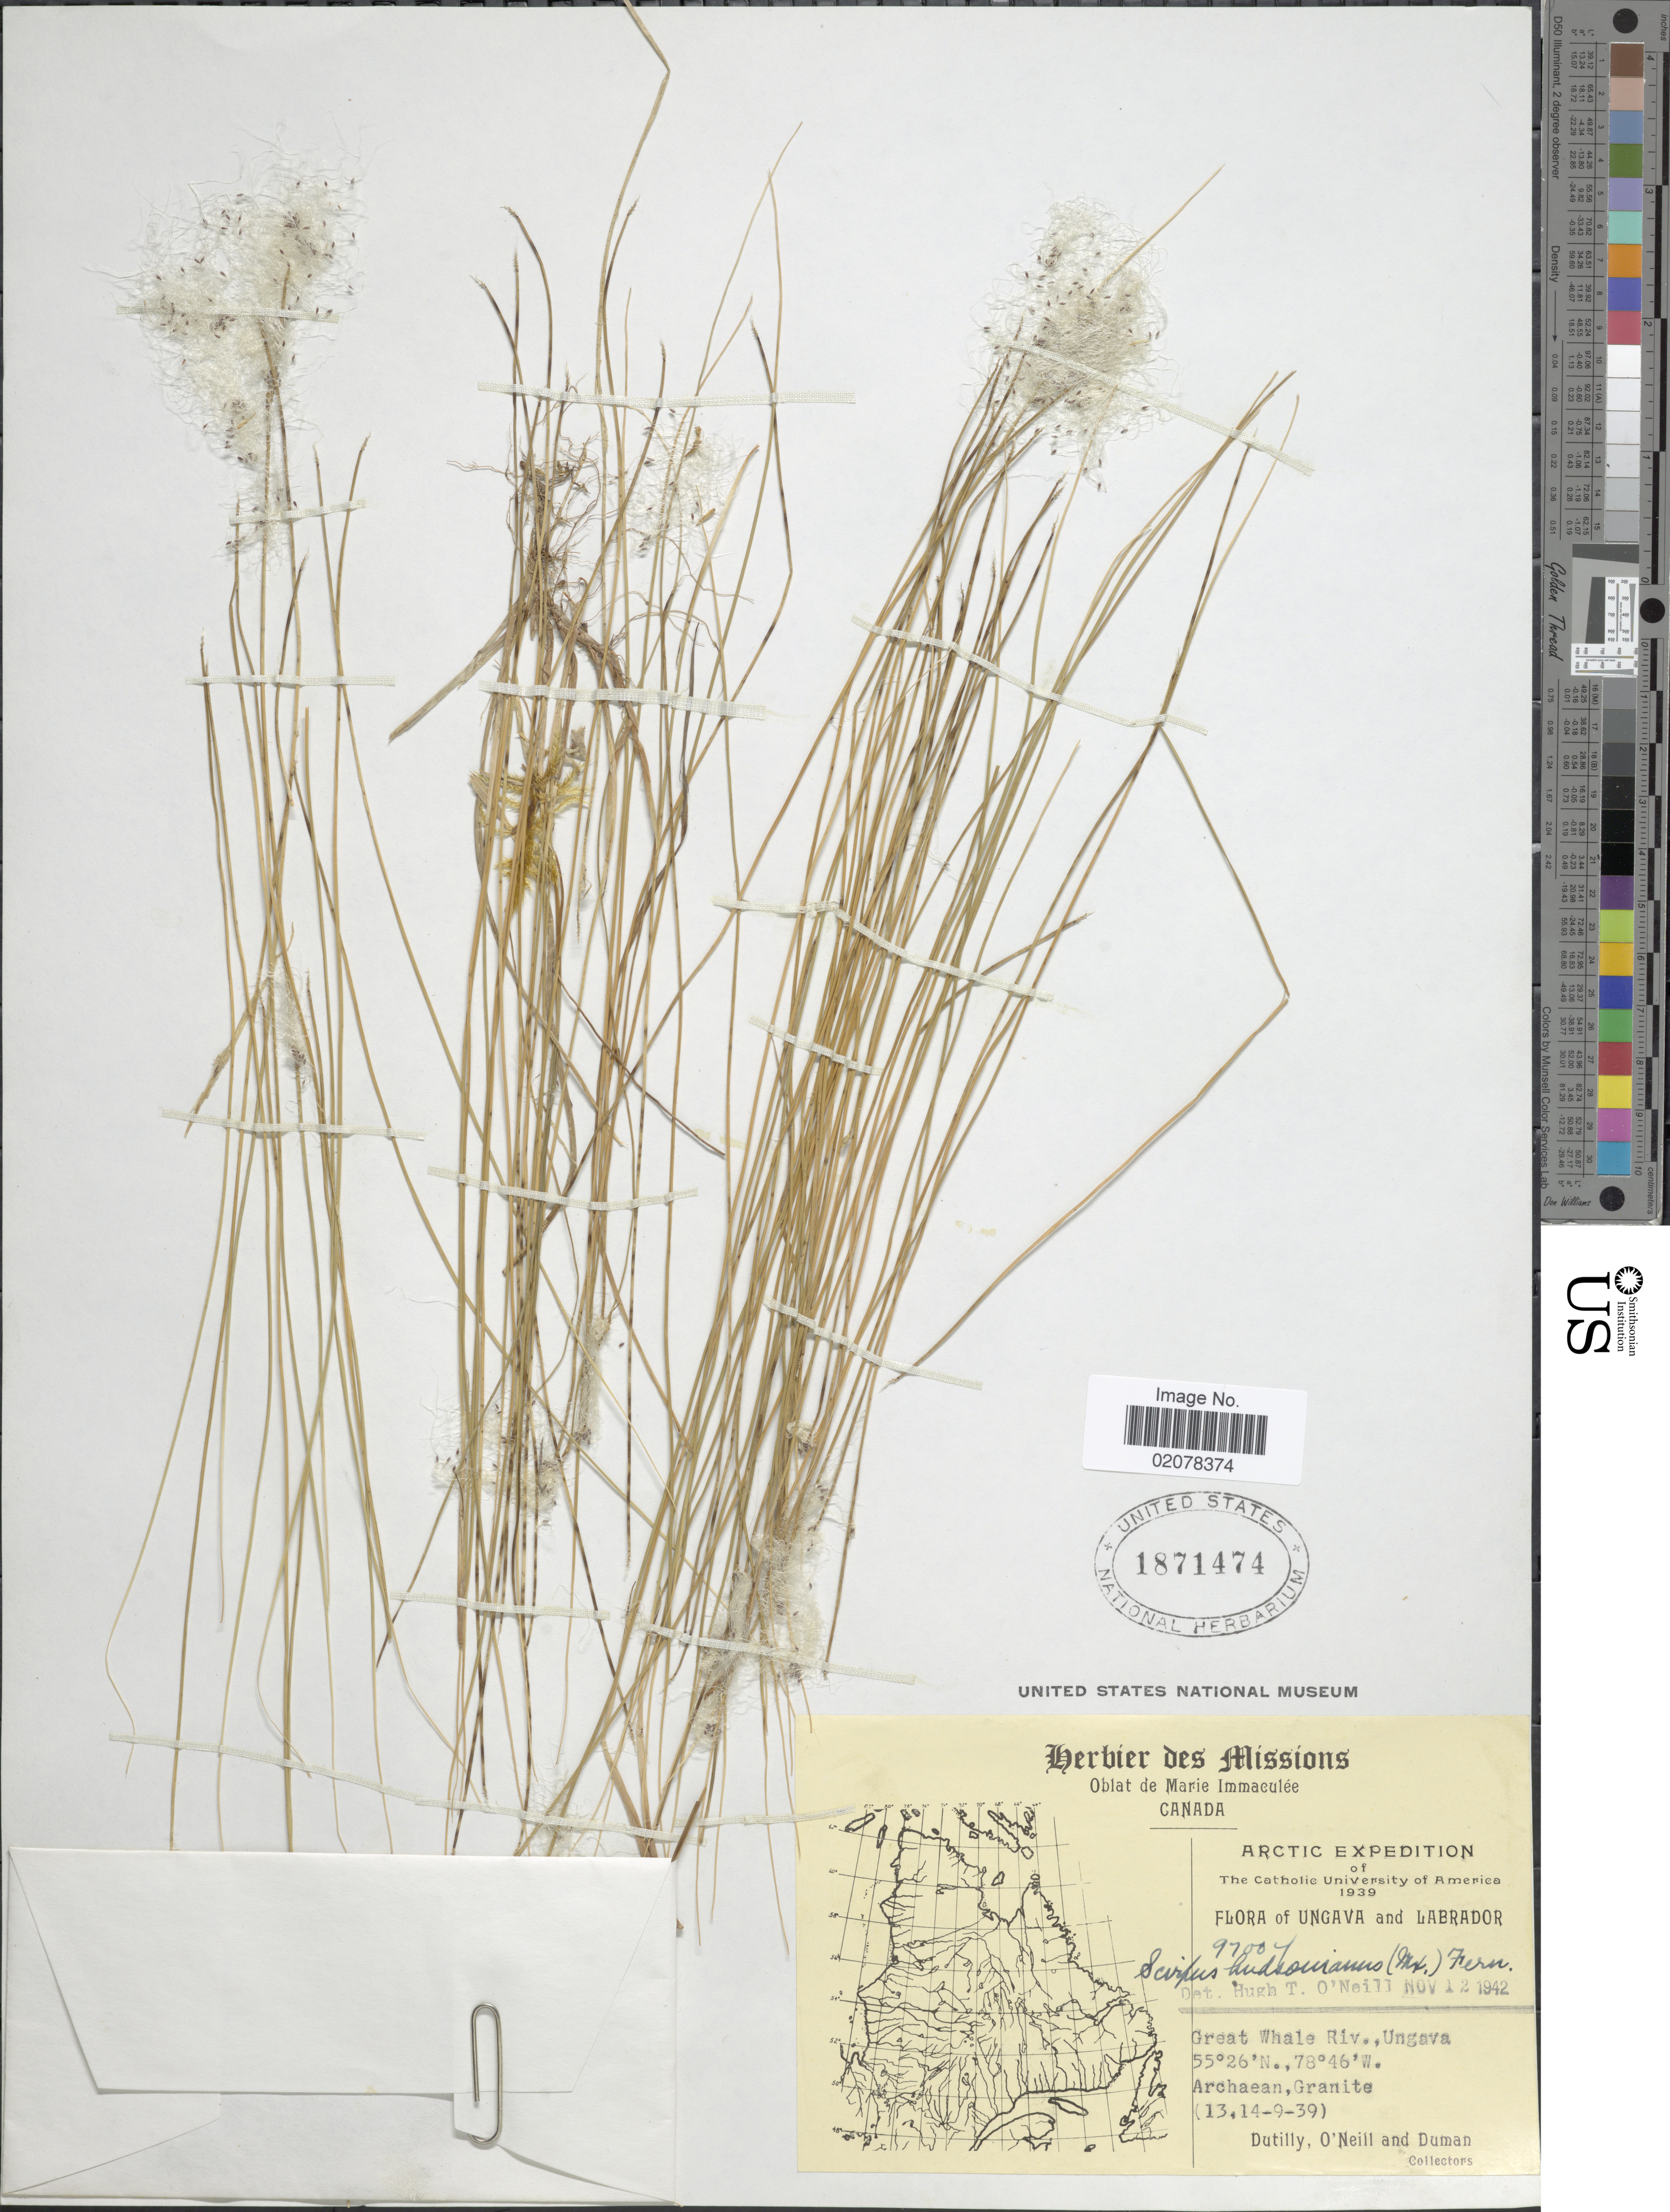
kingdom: Plantae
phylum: Tracheophyta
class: Liliopsida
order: Poales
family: Cyperaceae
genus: Trichophorum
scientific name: Trichophorum alpinum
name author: (L.) Pers.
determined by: Strong, M. T., (US), Smithsonian Institution - National Museum of Natural History (UNITED STATES)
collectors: -. Dutilly, O' Neill & -. Duman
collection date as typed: Transcribed d/m/y: 13/9/39 to 14/9/39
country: Canada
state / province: Newfoundland and Labrador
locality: Ungava, Great Whale Riv., Archaean, Granite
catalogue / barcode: US 1871474